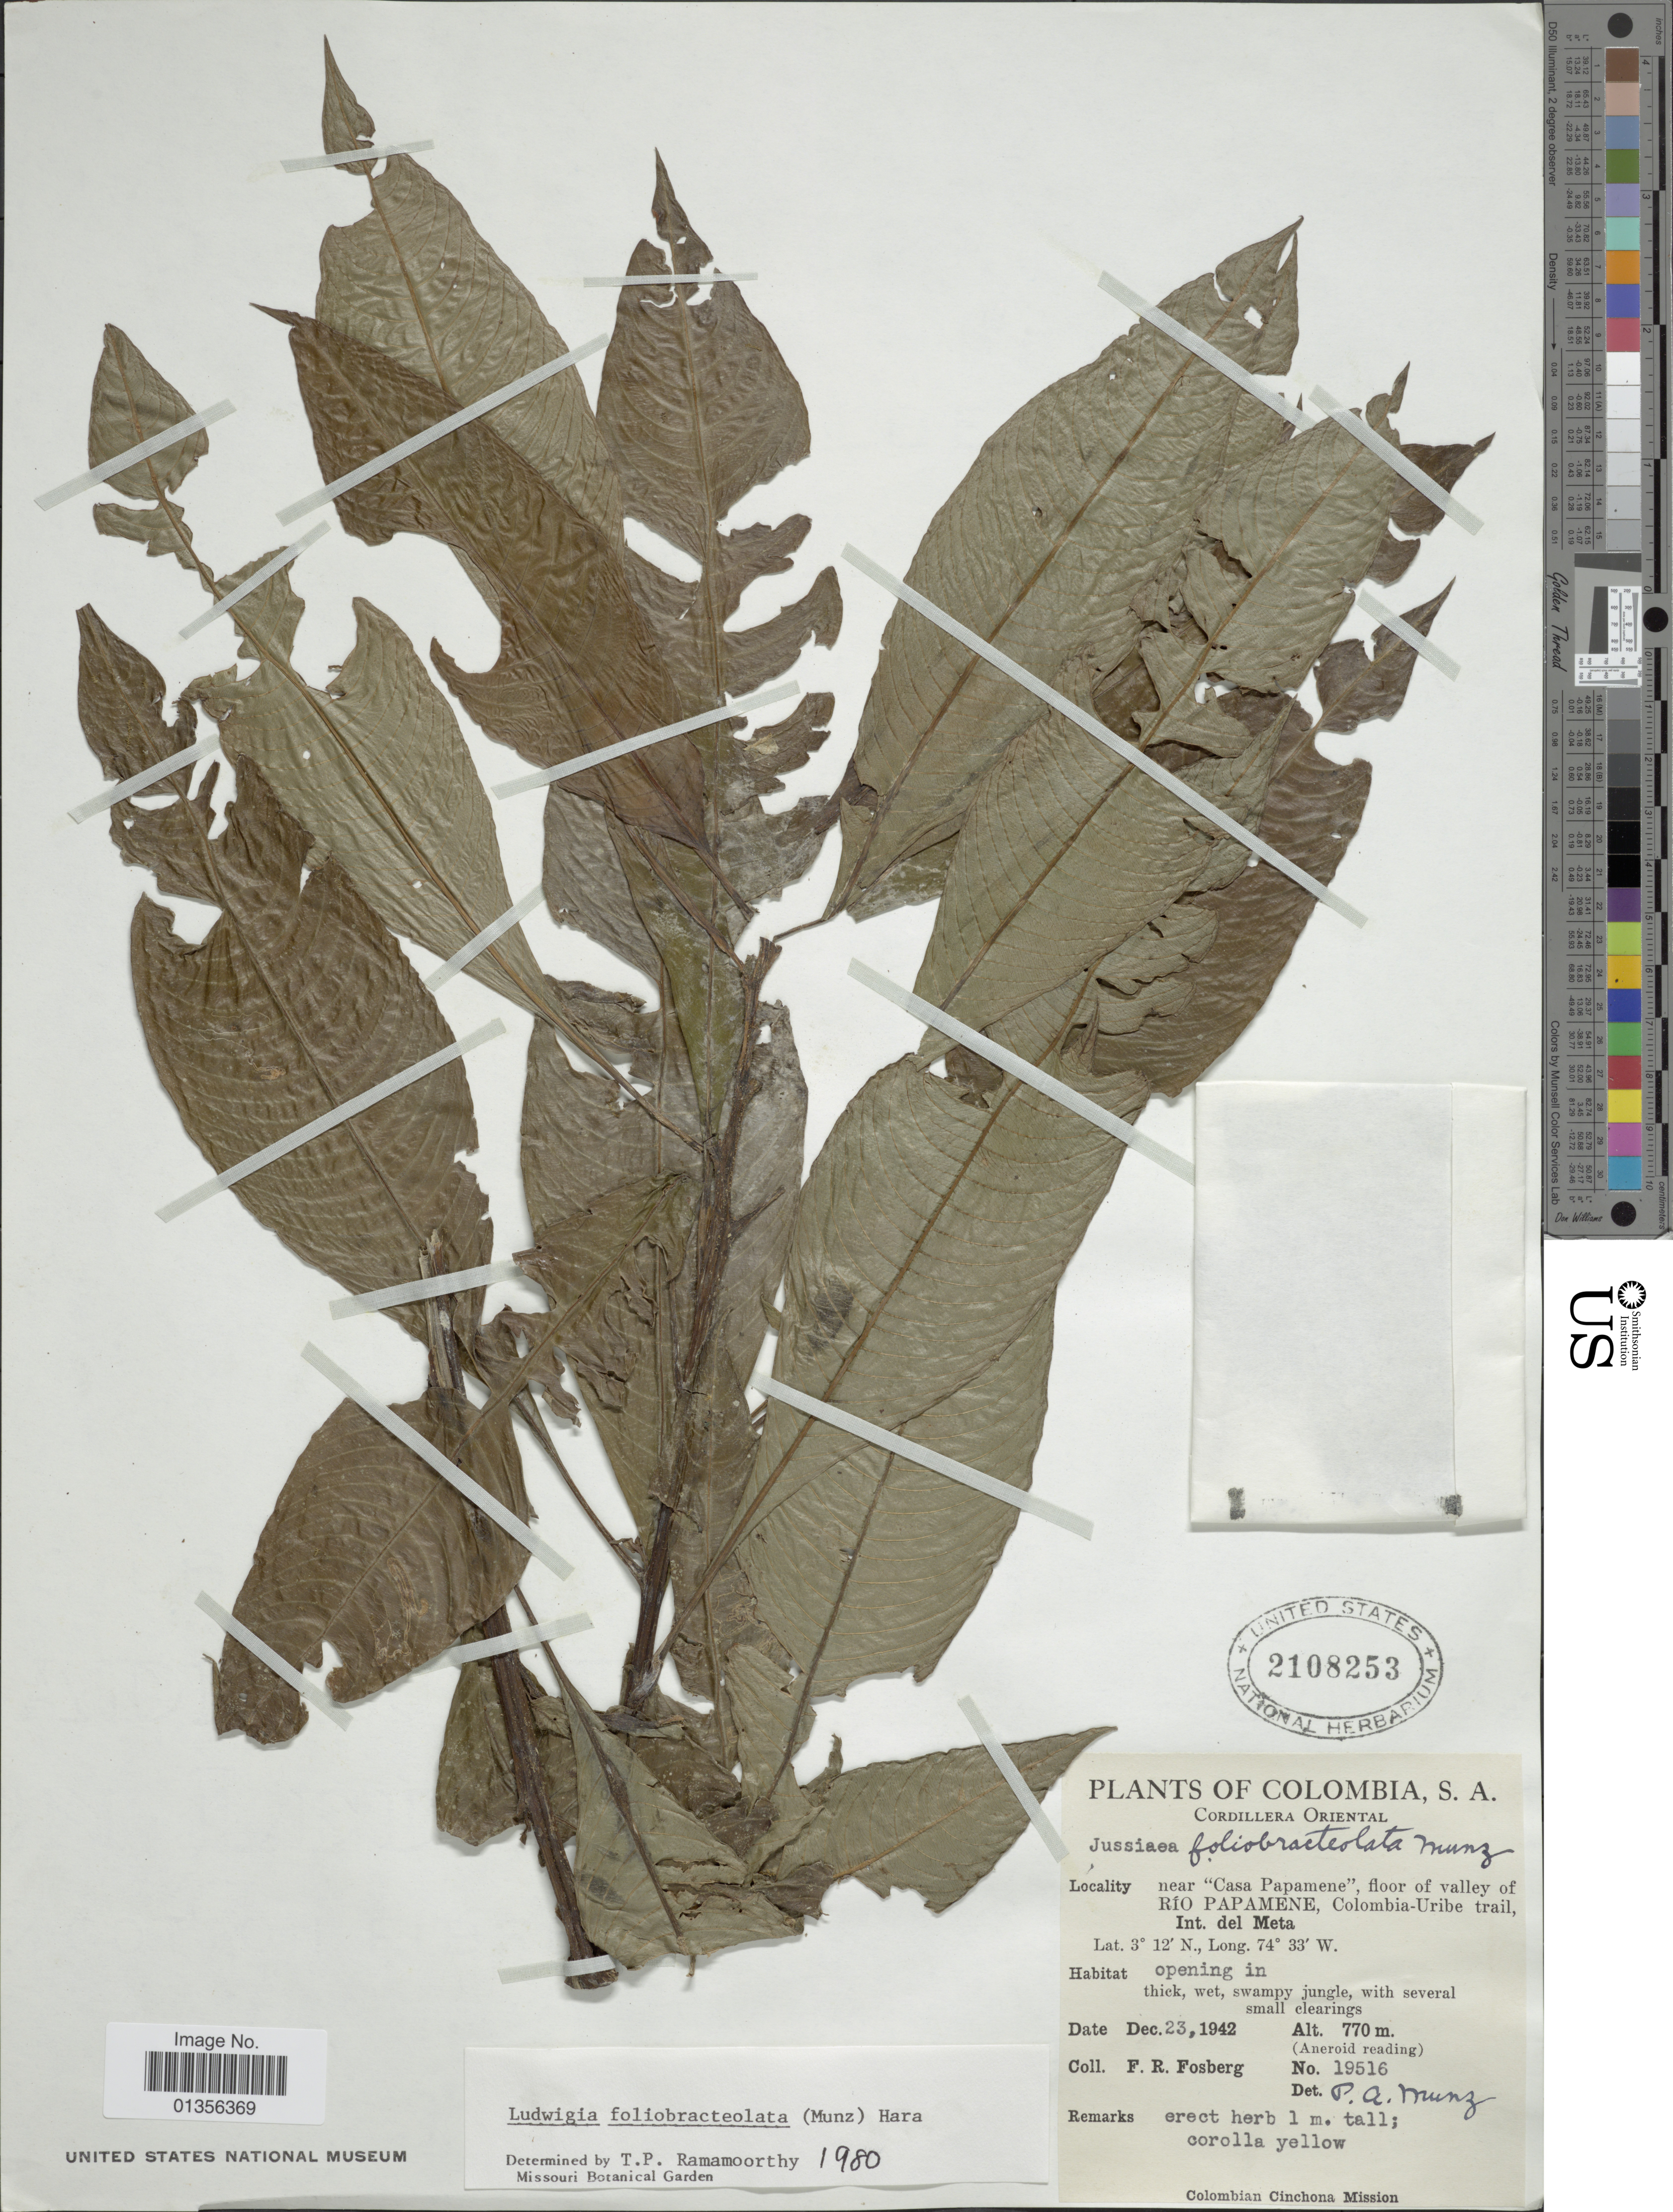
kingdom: Plantae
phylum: Tracheophyta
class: Magnoliopsida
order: Myrtales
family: Onagraceae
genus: Ludwigia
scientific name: Ludwigia foliobracteolata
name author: (Munz) H. Hara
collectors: F. R. Fosberg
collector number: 19516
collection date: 1942-12-23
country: Colombia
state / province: Meta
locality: Colombia, S.A. Cordillera Oriental, near "Casa Papamene", floor of valley of Rio Papamene, Colombia-Uribe trail, Int. del. Meta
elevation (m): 770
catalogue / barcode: US 2108253